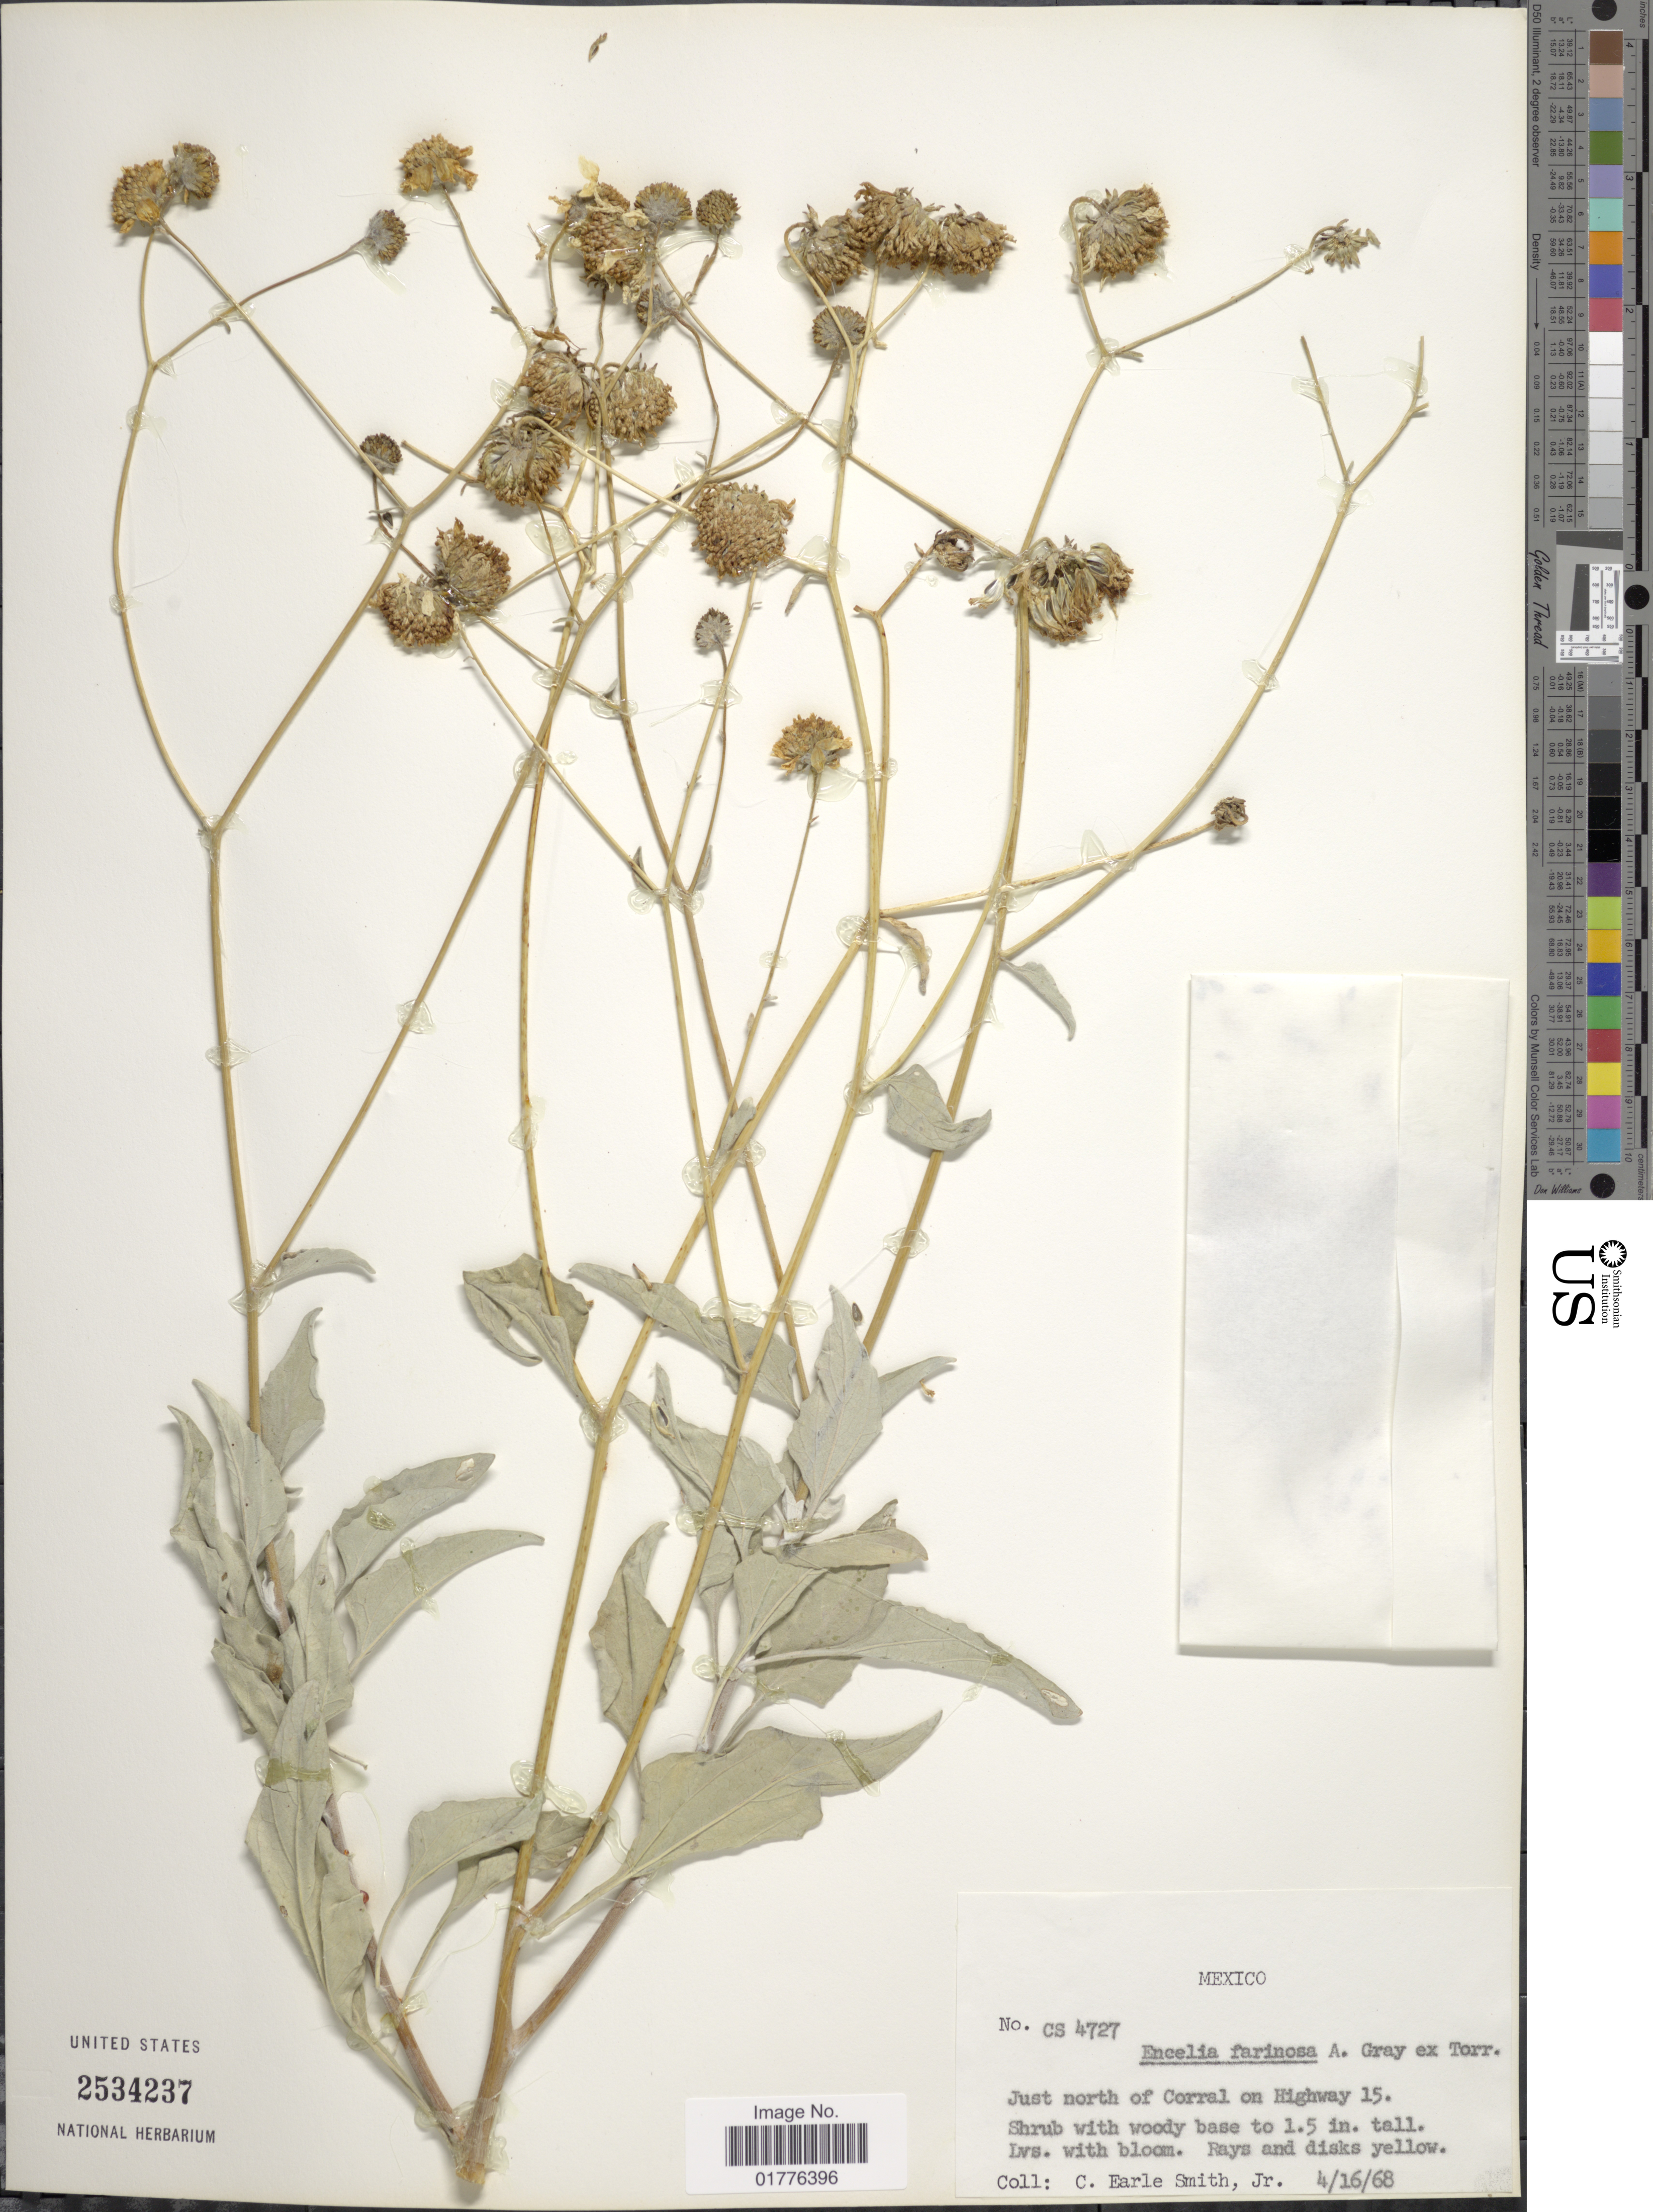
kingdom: Plantae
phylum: Tracheophyta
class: Magnoliopsida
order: Asterales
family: Asteraceae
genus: Encelia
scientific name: Encelia farinosa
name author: A. Gray ex Torr. in Emory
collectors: C. E. Smith Jr.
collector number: CS4727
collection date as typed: Transcribed d/m/y: 16/4/68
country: Mexico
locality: Just North of Corral on Highway 15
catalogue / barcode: US 2534237